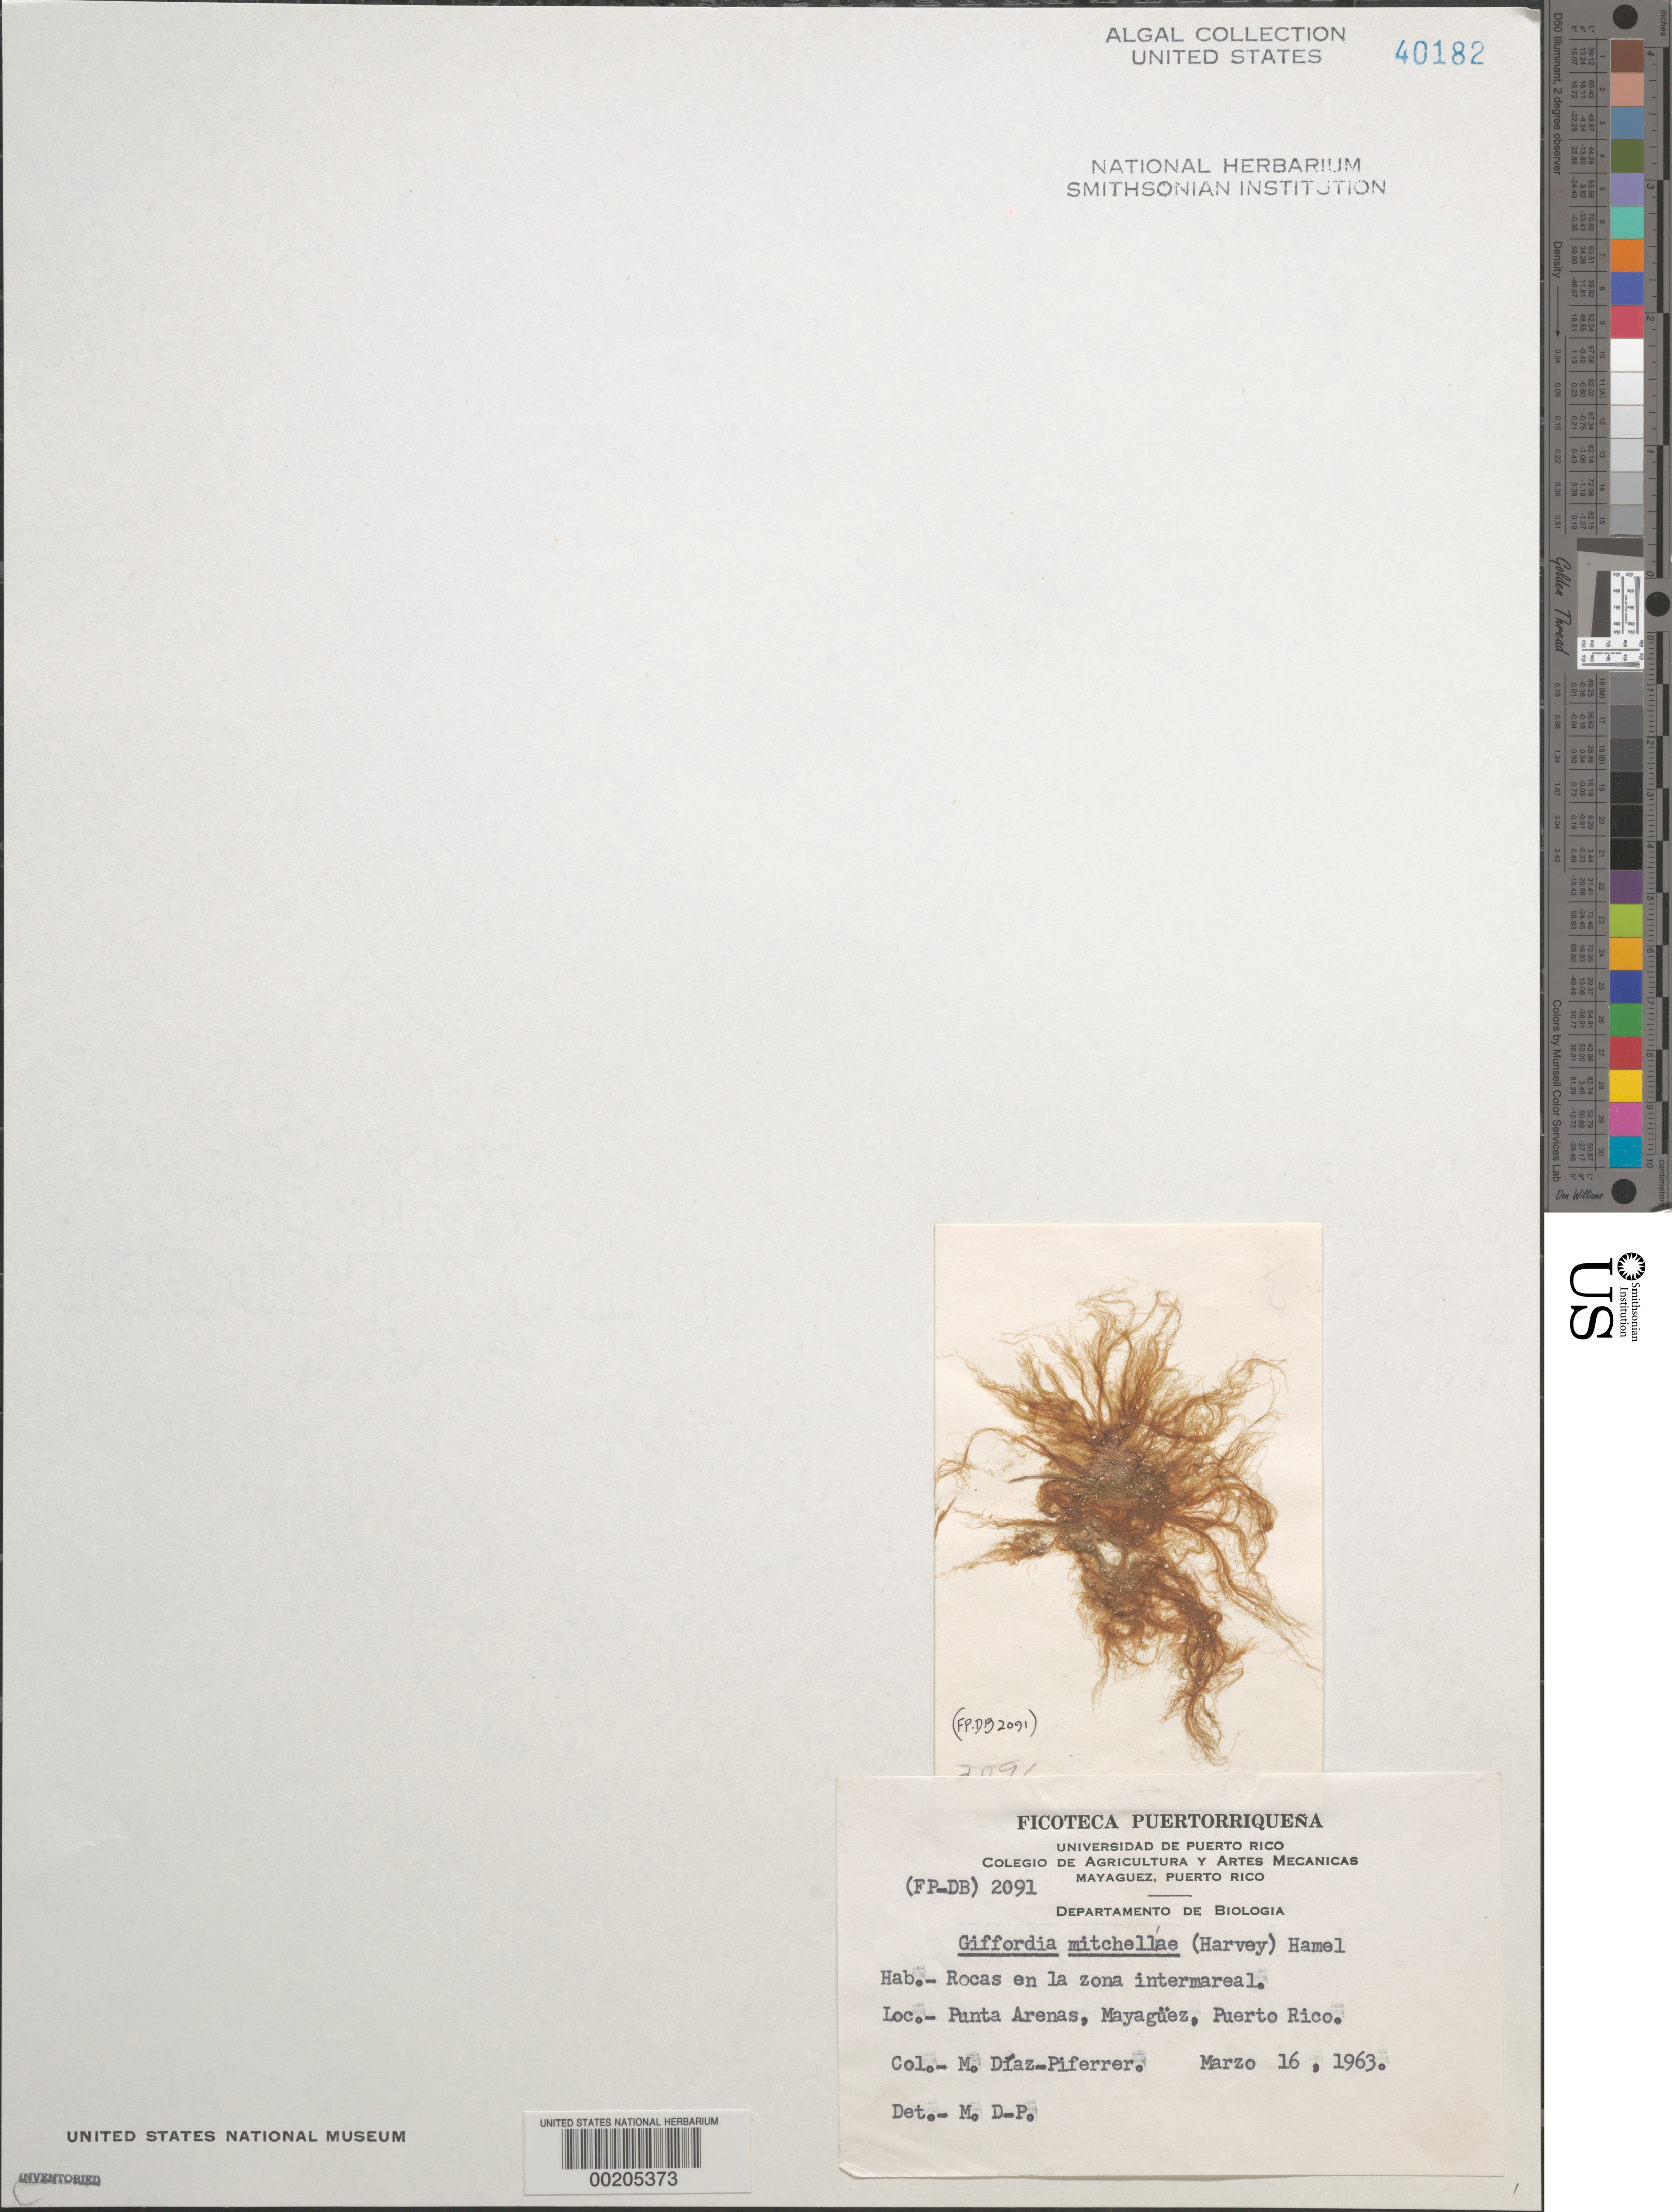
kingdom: Chromista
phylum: Ochrophyta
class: Phaeophyceae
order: Ectocarpales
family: Acinetosporaceae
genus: Feldmannia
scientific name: Feldmannia mitchelliae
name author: (Harv.) H.-S. Kim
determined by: Algae name updating Project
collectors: M. Diaz-Piferrer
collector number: (fp-db) 2091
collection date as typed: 16 Mar 1963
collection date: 1963-03-16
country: Puerto Rico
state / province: Mayaguez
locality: Punta arenas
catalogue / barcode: US 40182